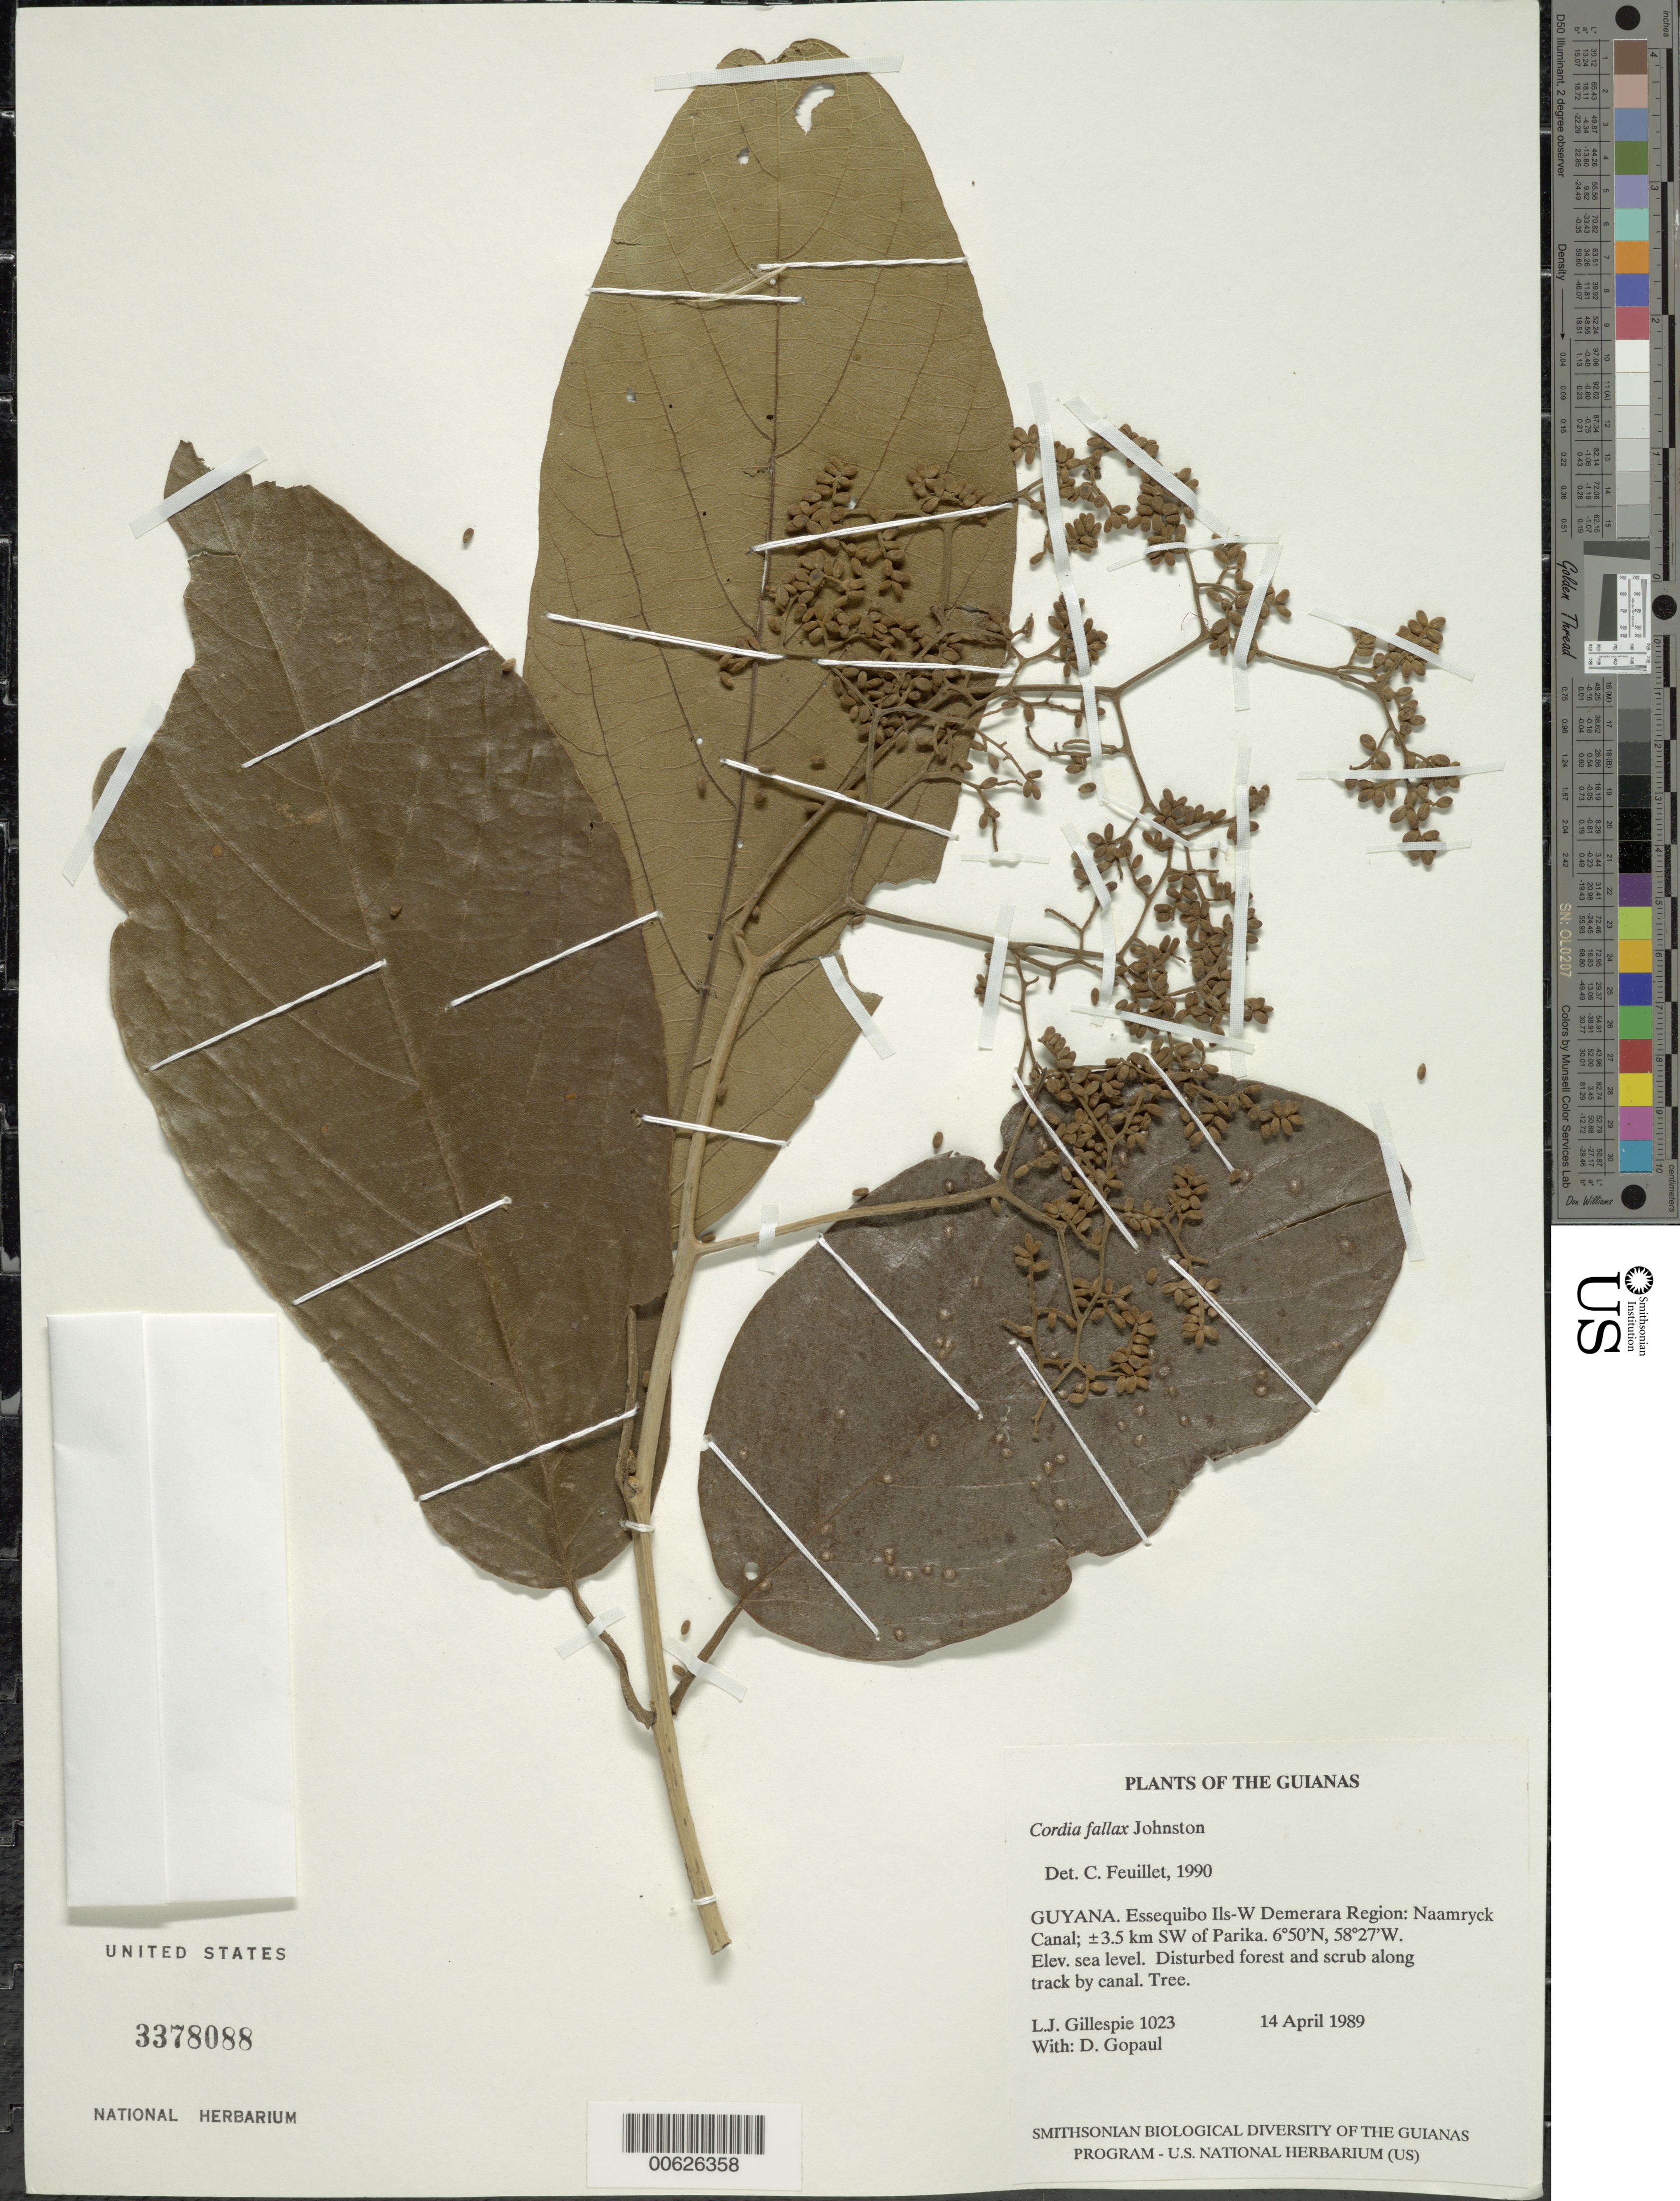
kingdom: Plantae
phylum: Tracheophyta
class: Magnoliopsida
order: Boraginales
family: Cordiaceae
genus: Cordia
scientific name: Cordia tetrandra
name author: Aubl.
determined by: Feuillet, C.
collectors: L. J. Gillespie & D. Gopaul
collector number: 1023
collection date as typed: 14 April 1989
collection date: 1989-04-14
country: Guyana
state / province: Essequibo Isl-W. Demerara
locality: Naamryck Canal; ±3.5 km SW of Parika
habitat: Disturbed forest and scrub along track by canal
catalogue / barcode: US 3378088